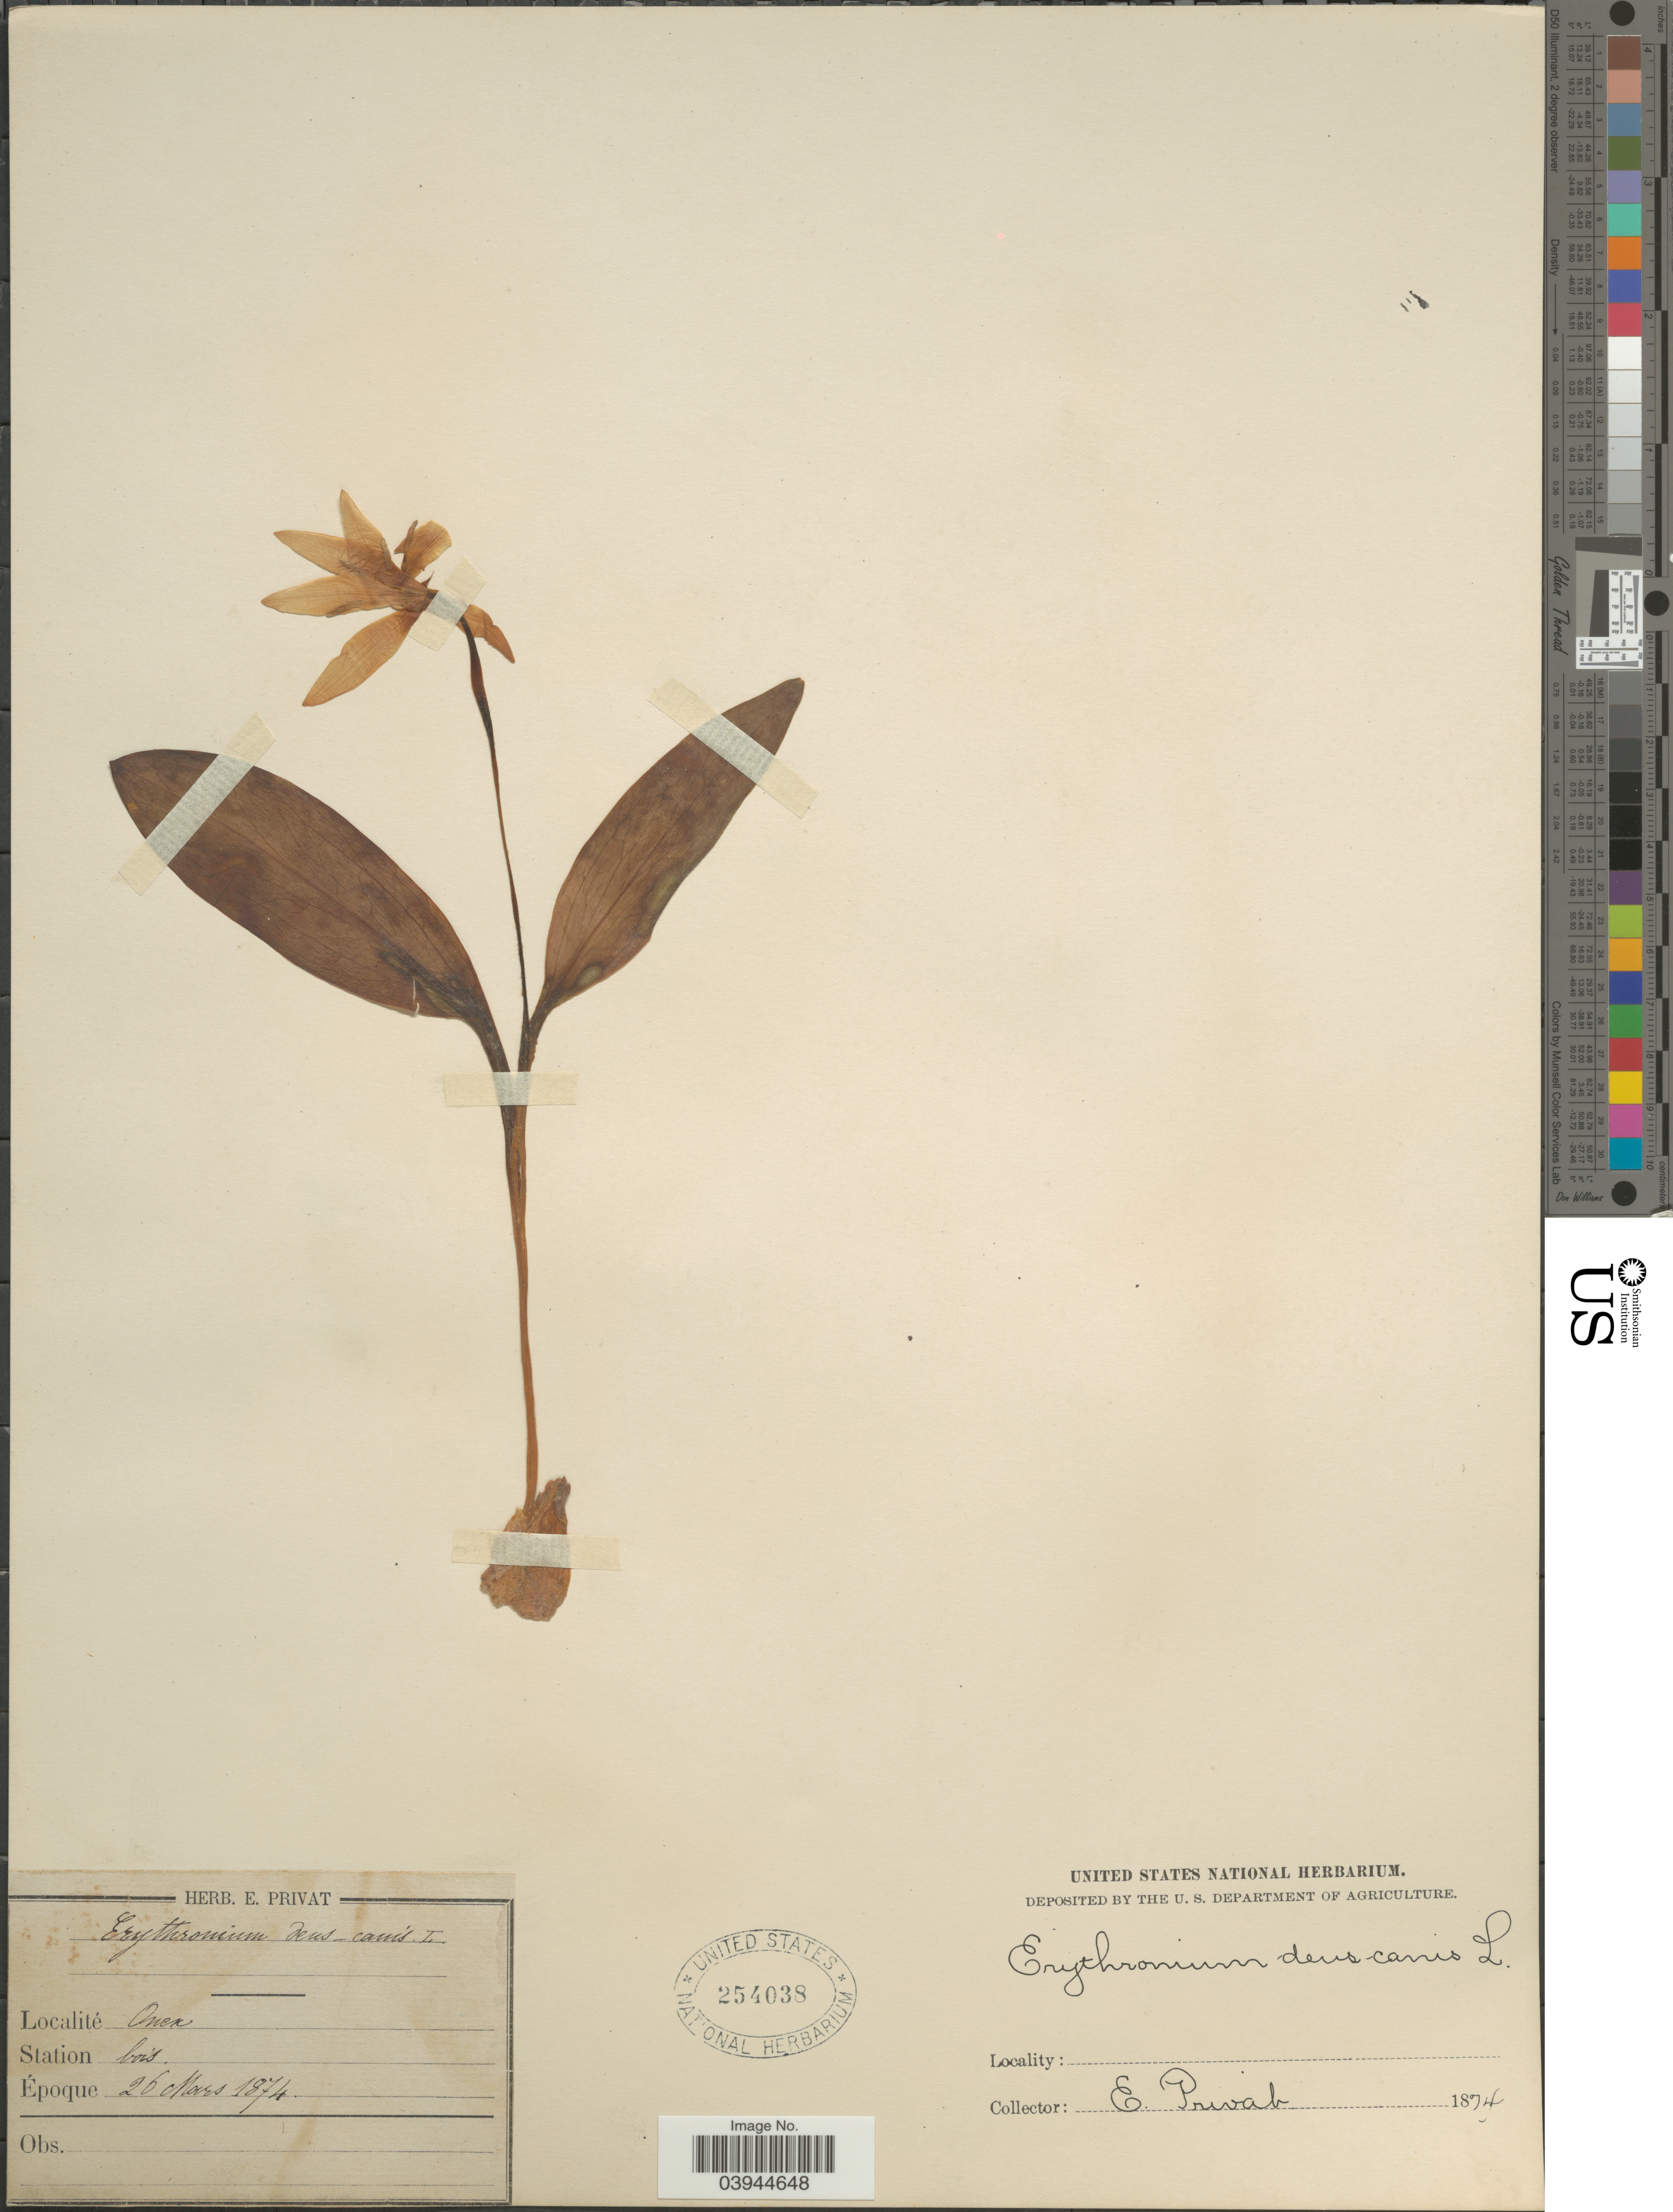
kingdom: Plantae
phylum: Tracheophyta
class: Liliopsida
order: Liliales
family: Liliaceae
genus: Erythronium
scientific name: Erythronium dens-canis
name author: L.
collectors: E. Privat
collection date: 1874-03-26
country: Switzerland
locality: Onex. Station bois.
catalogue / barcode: US 254038